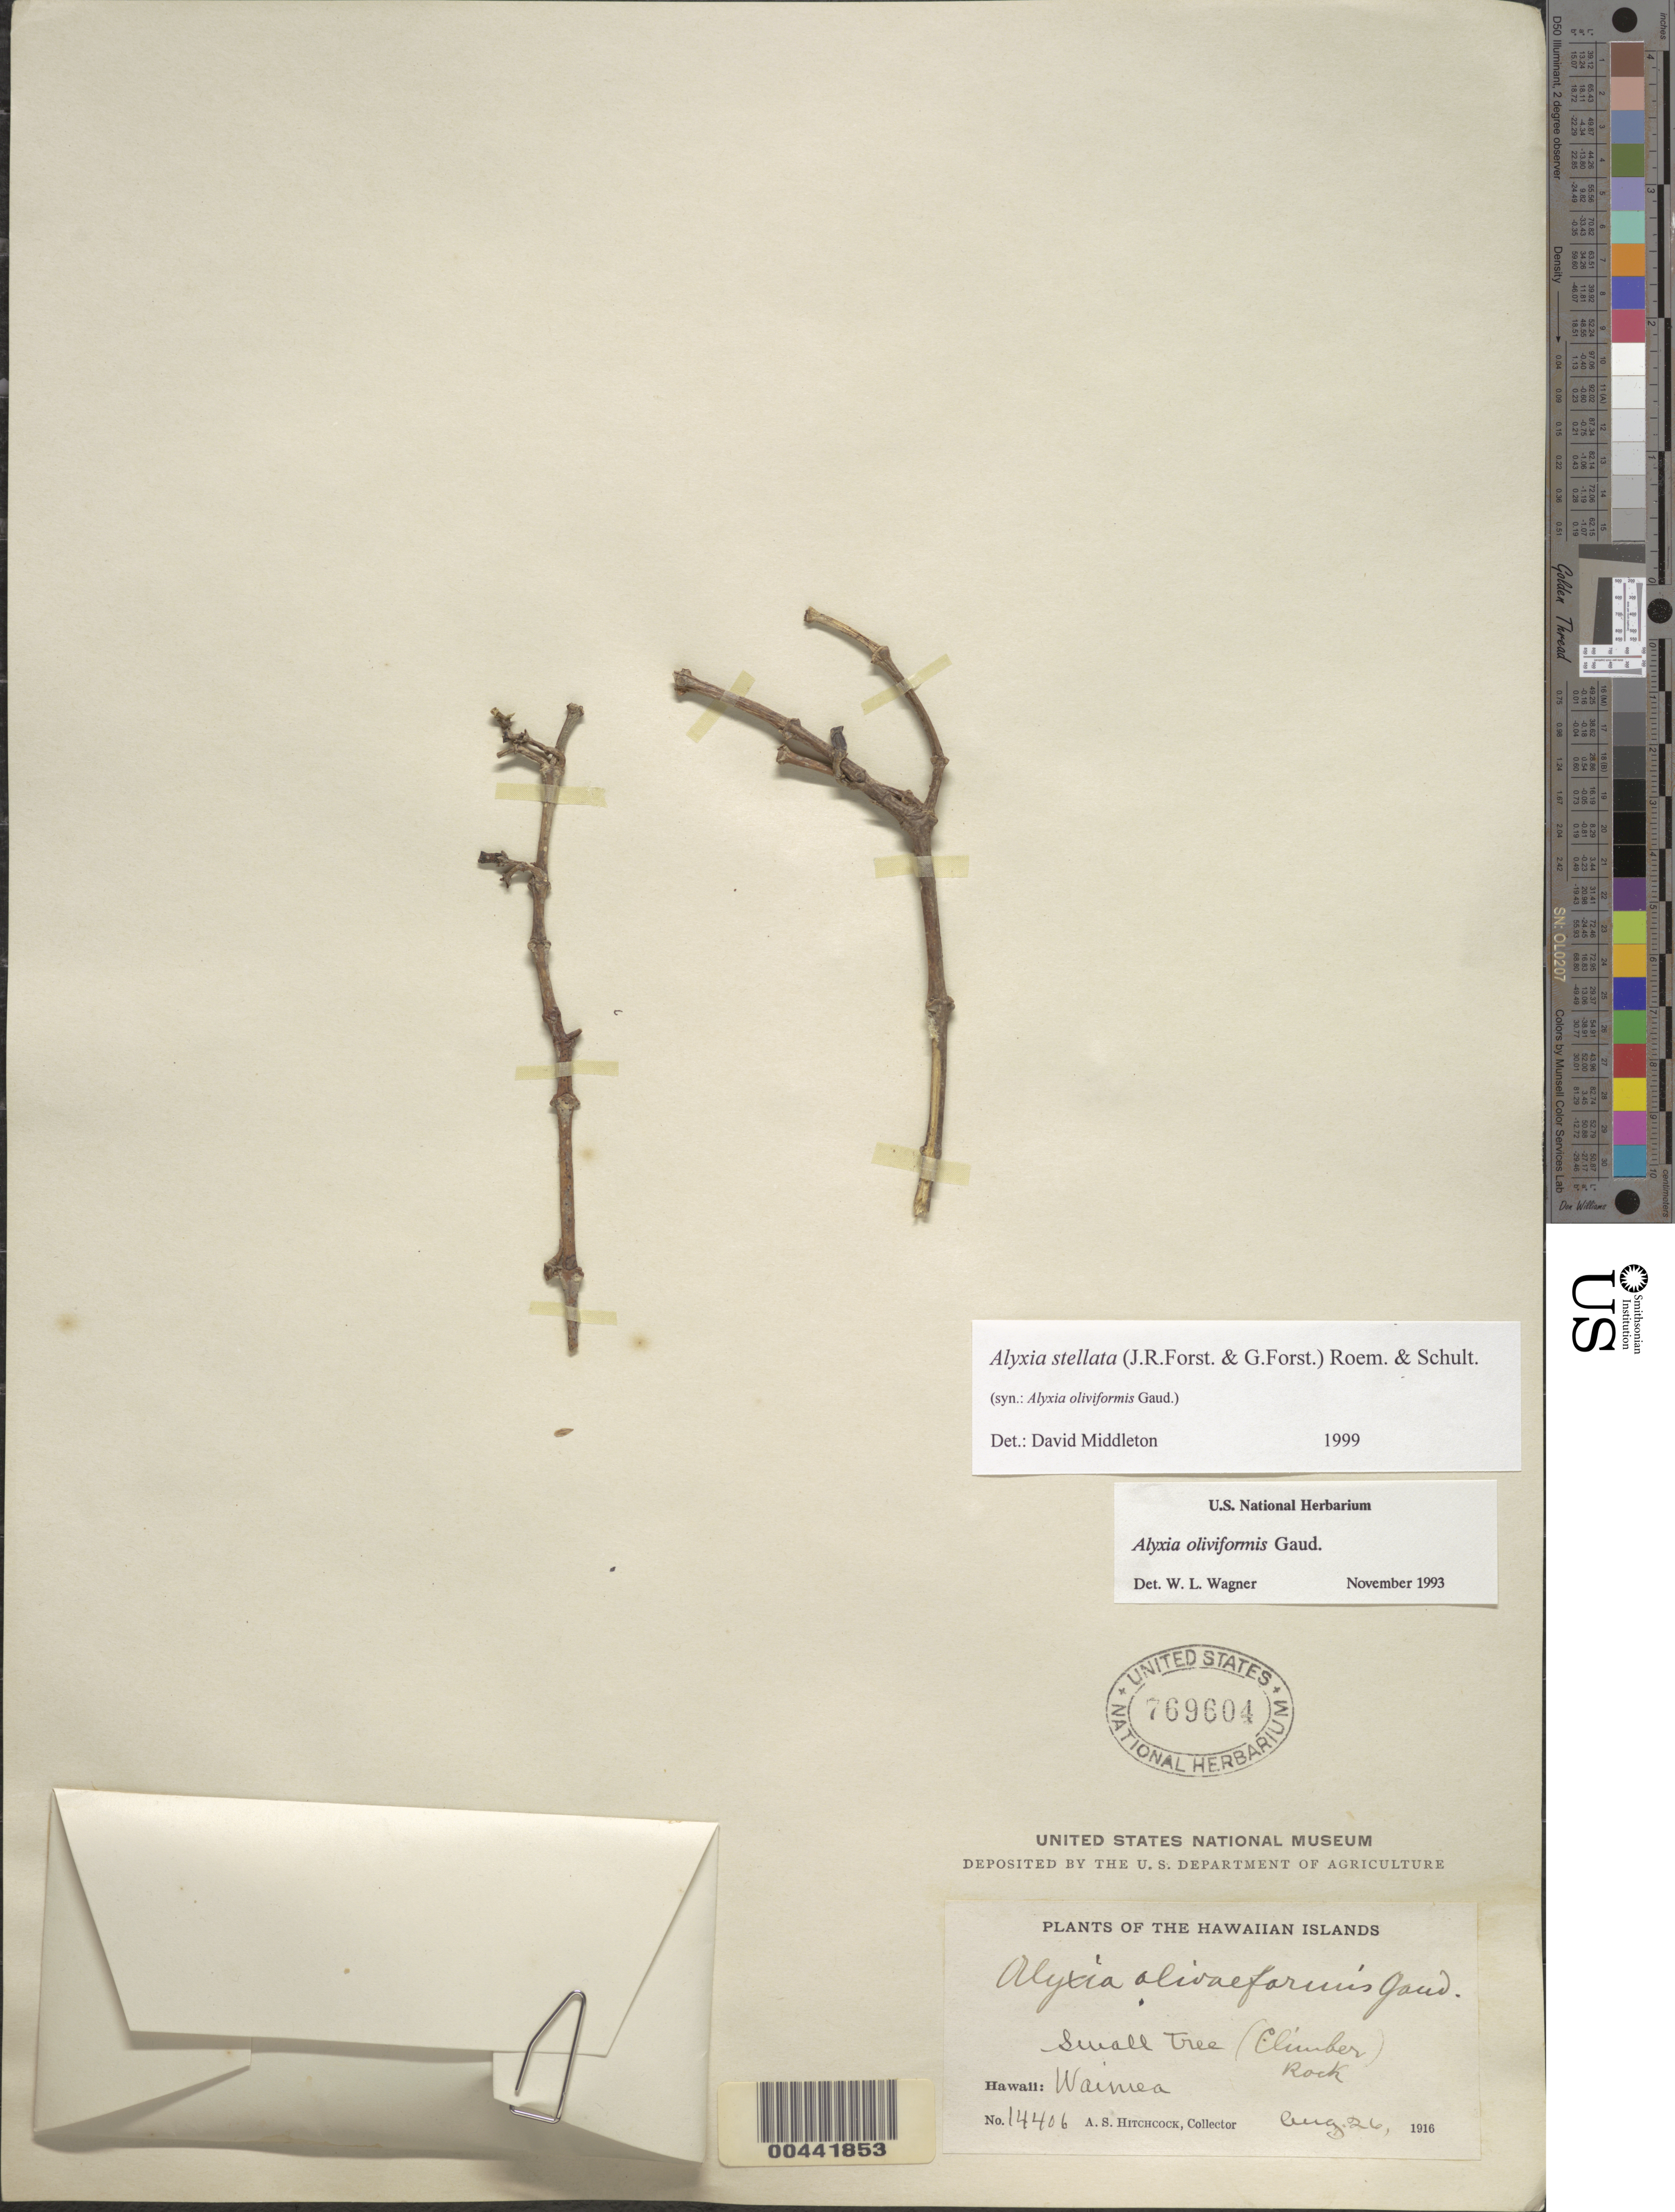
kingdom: Plantae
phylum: Tracheophyta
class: Magnoliopsida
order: Gentianales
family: Apocynaceae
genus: Alyxia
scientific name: Alyxia stellata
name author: (J.R. Forst. & G. Forst.) Roem. & Schult.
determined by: Middleton, D. J.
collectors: A. S. Hitchcock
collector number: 14406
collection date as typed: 26 Aug 1916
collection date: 1916-08-26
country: United States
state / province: Hawaii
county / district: Hawaii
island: Hawaii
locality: Waimea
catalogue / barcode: US 769604